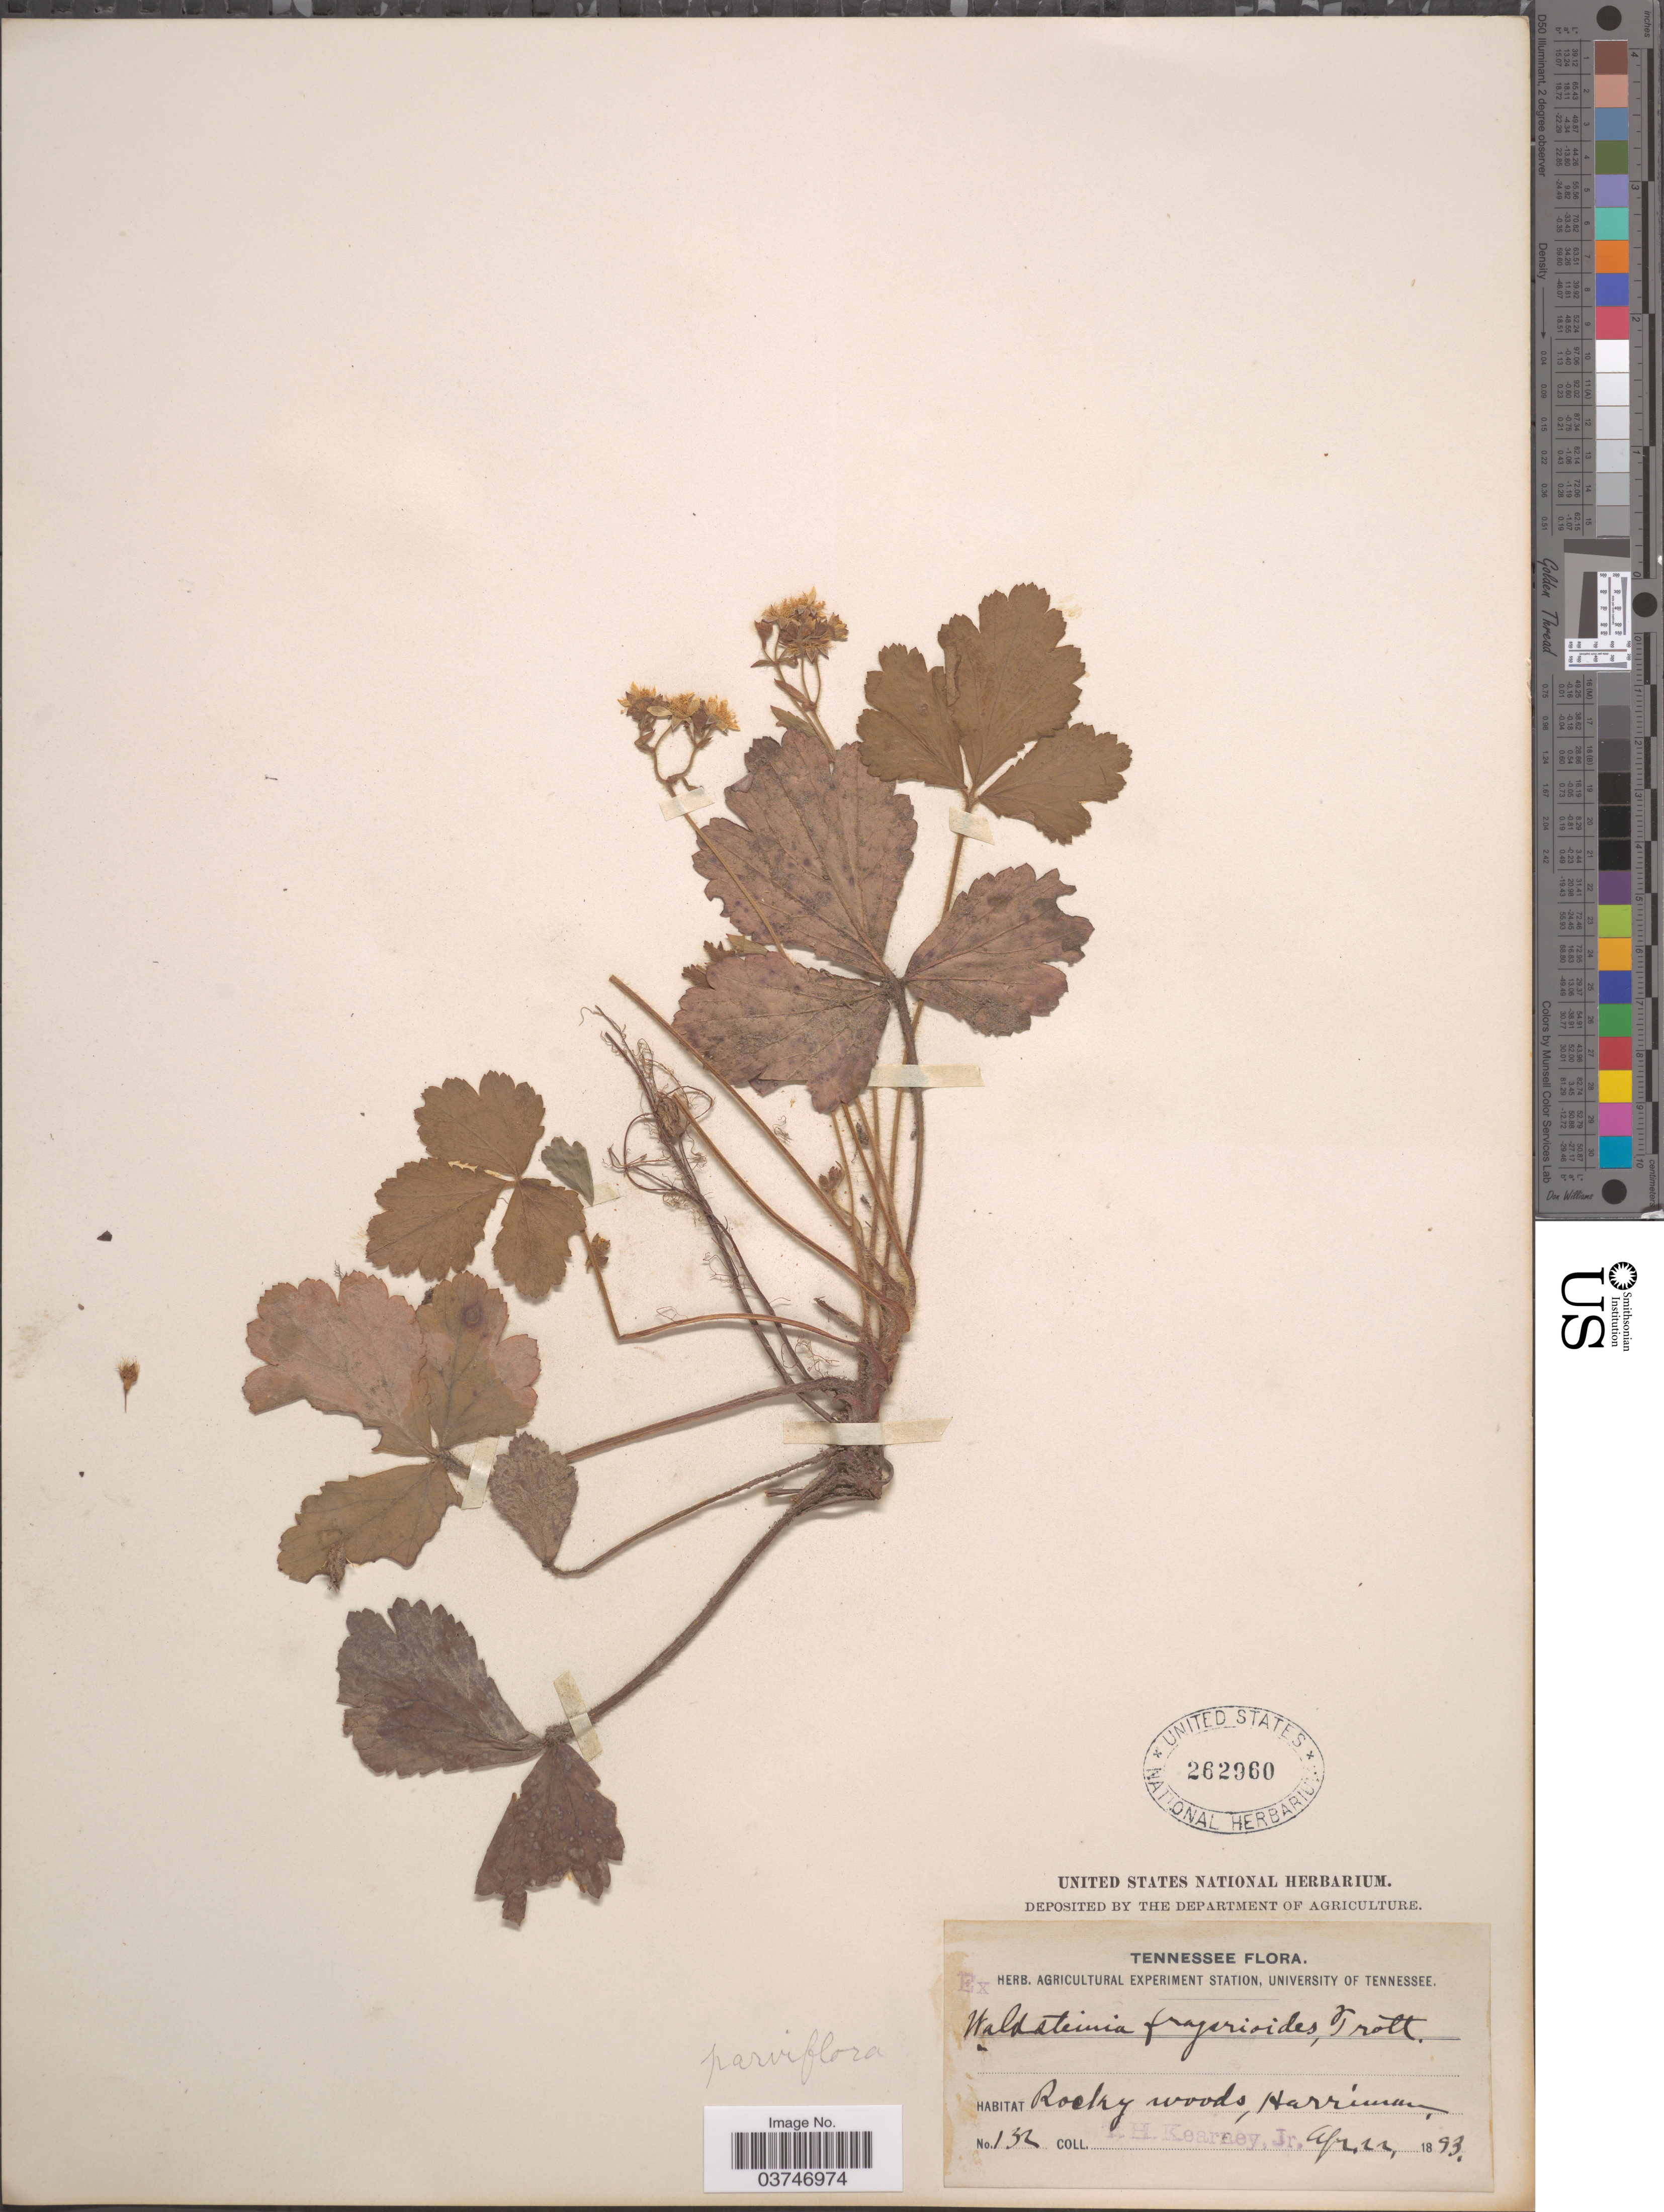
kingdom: Plantae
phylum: Tracheophyta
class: Magnoliopsida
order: Rosales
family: Rosaceae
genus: Waldsteinia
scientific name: Waldsteinia doniana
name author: Tratt.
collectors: T. H. Kearney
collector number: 132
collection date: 1893-04-22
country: United States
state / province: Tennessee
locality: Harriman.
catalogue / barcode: US 262960